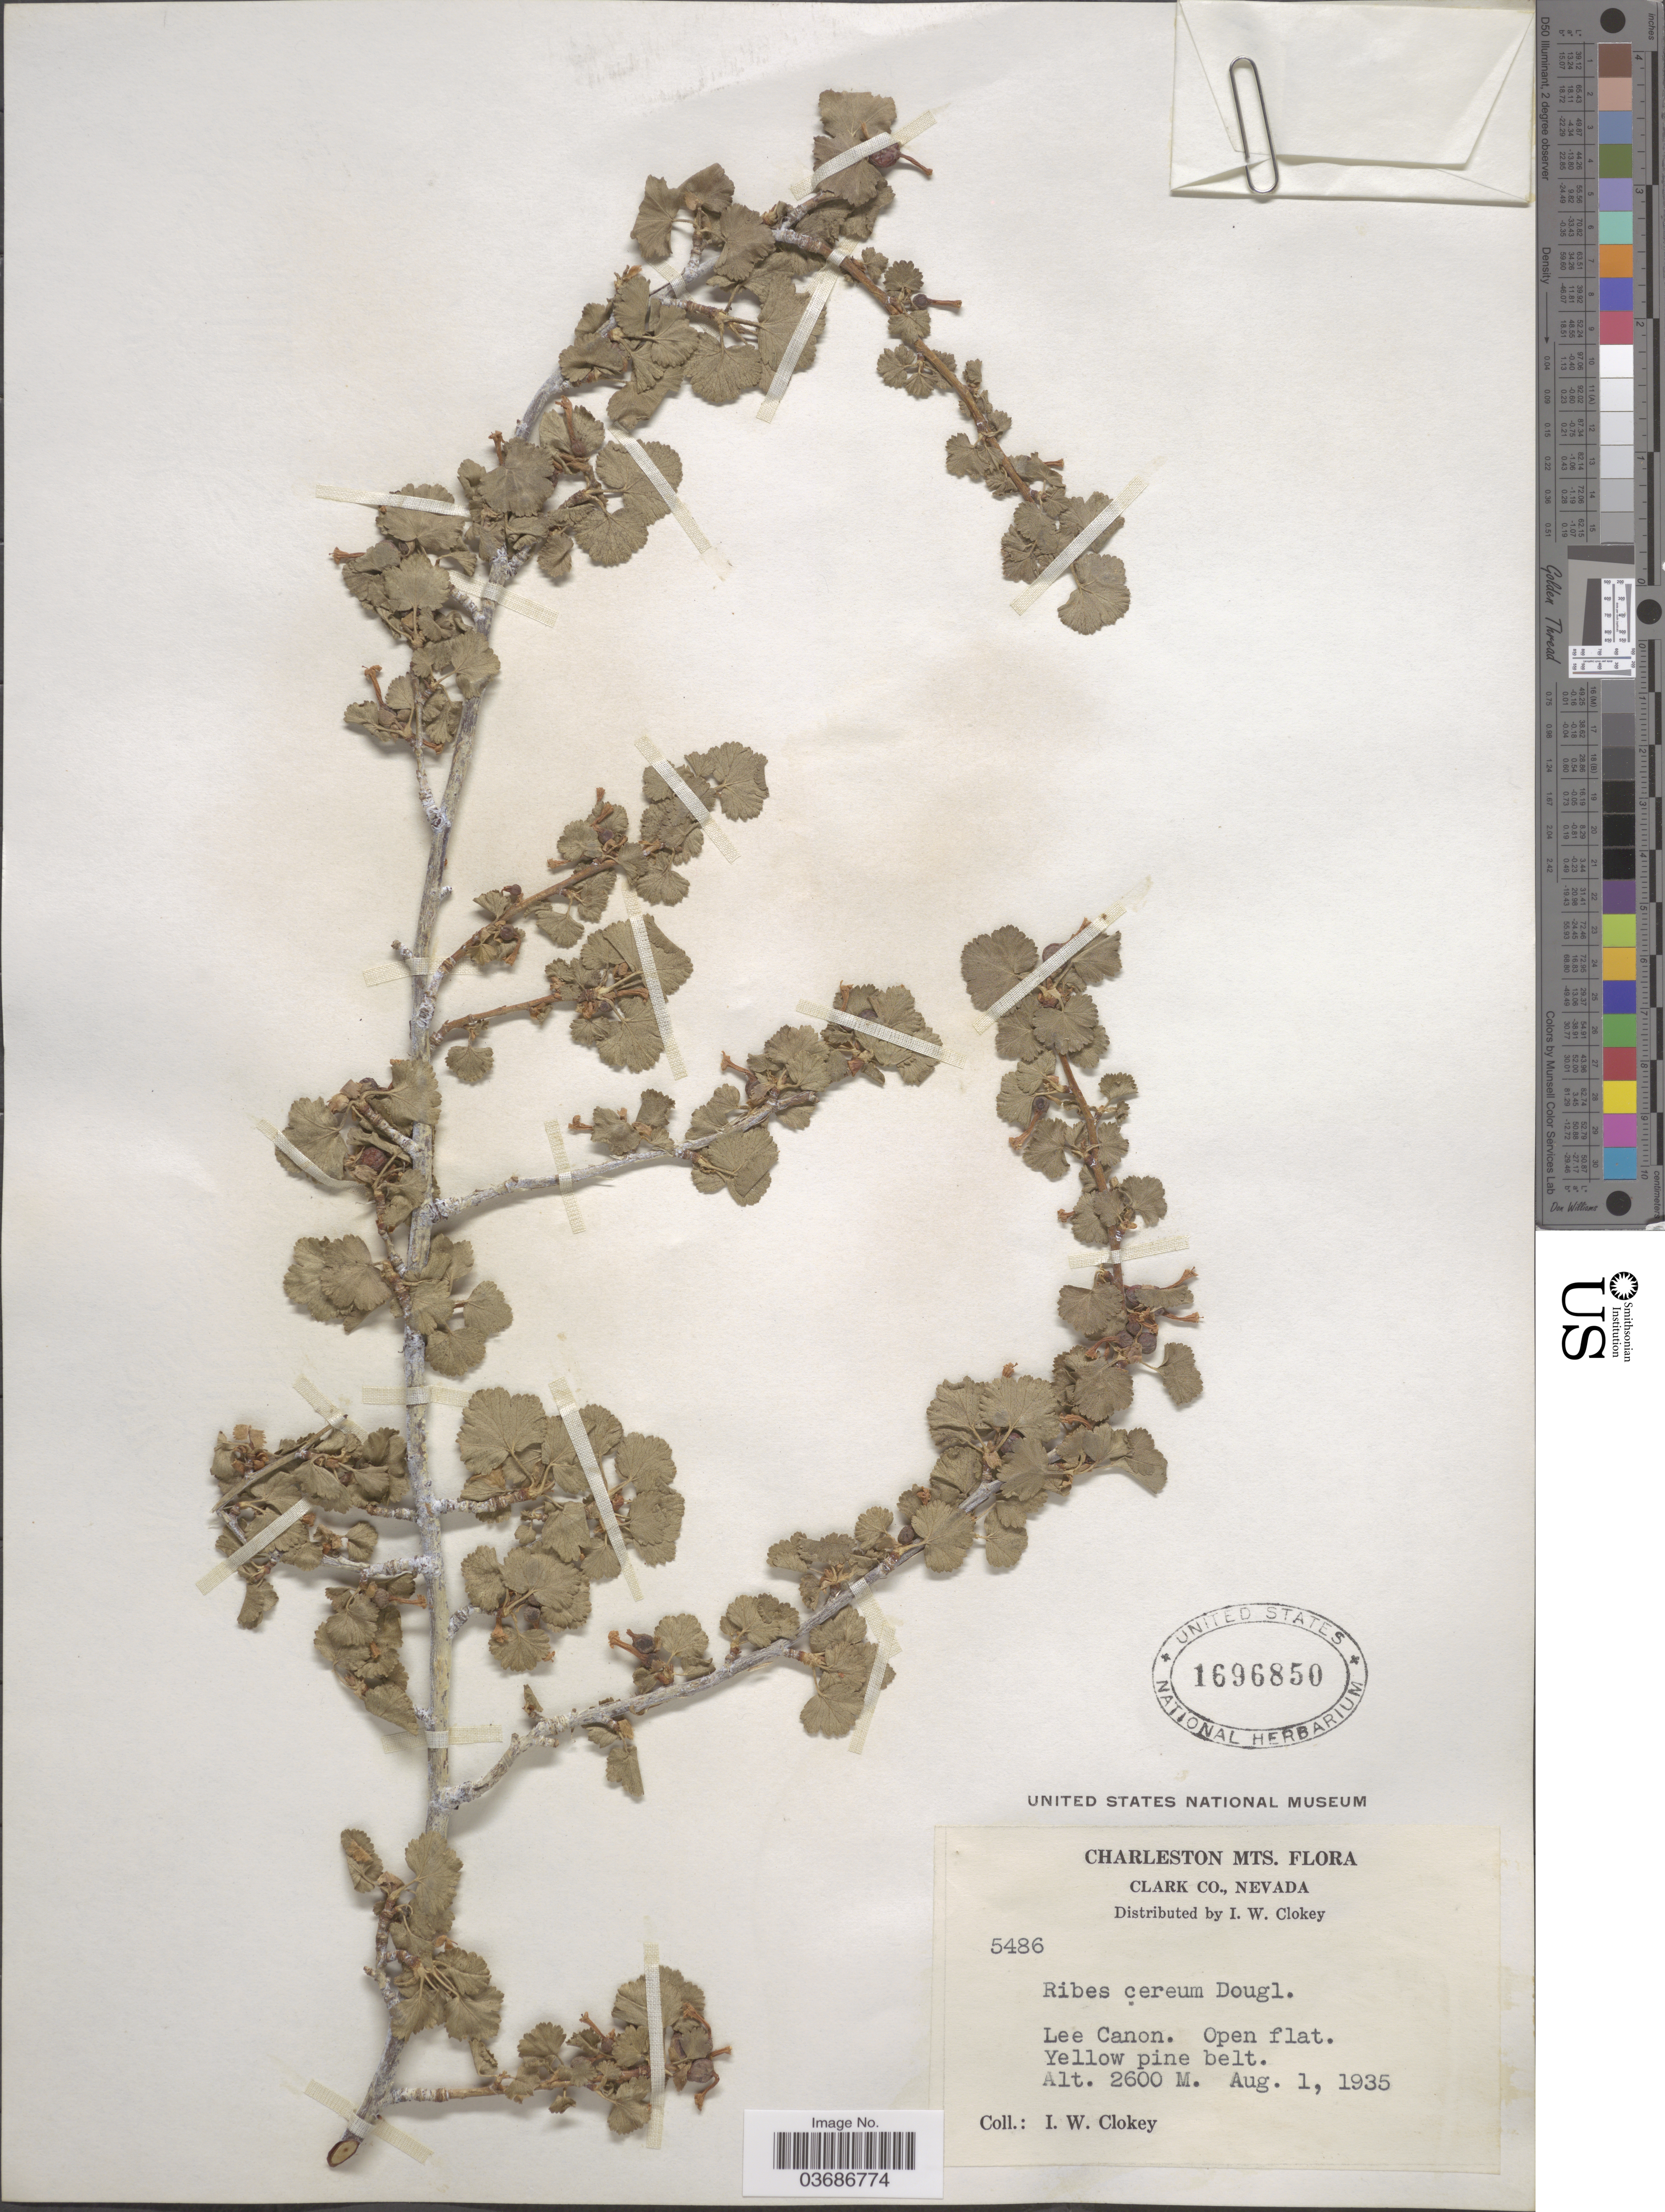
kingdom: Plantae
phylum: Tracheophyta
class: Magnoliopsida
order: Saxifragales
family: Grossulariaceae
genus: Ribes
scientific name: Ribes cereum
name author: Douglas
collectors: I. W. Clokey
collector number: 5486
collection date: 1935-08-01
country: United States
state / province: Nevada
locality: Charleston Mts. Clark Co. Lee Canon. Yellow pine belt.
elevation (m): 2600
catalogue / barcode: US 1696850